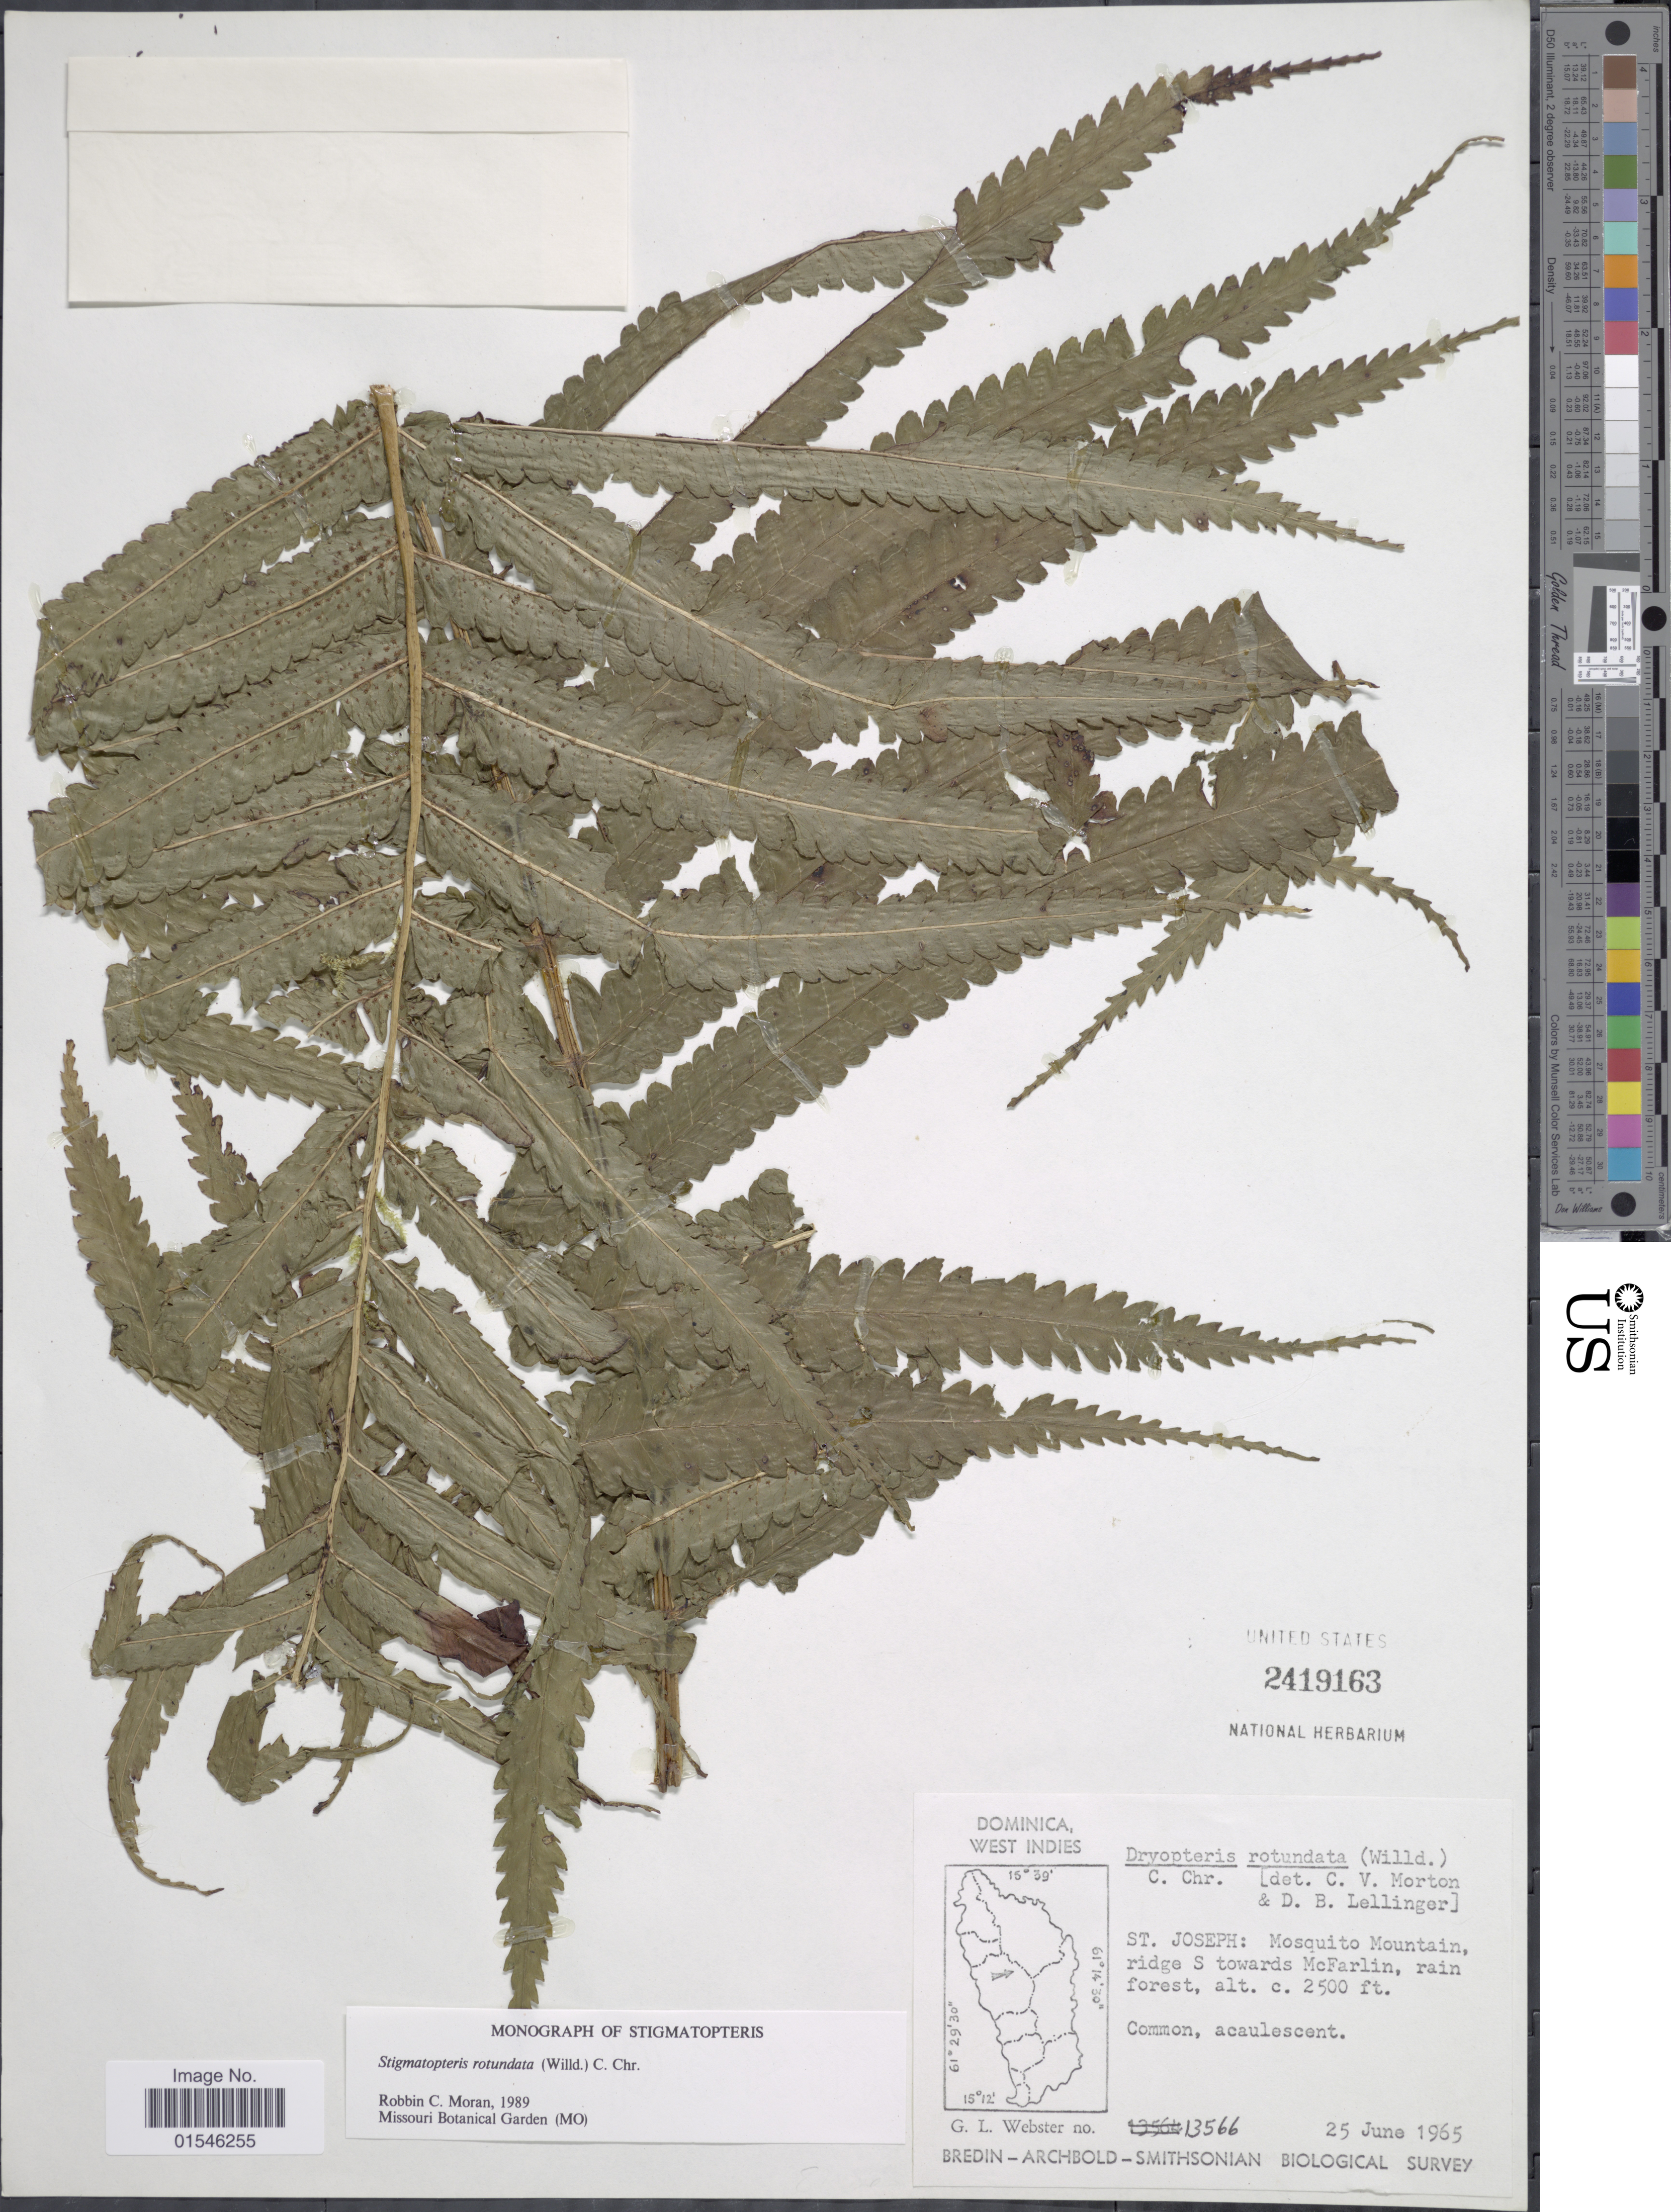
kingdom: Plantae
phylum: Tracheophyta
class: Polypodiopsida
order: Polypodiales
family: Dryopteridaceae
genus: Stigmatopteris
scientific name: Stigmatopteris rotundata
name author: (Willd.) C. Chr.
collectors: G. L. Webster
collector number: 13566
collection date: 1965-06-25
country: Dominica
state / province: St. Joseph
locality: St. Joseph: Mosquito Mountain, ridge S toward McFarlin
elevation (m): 762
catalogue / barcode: US 2419163